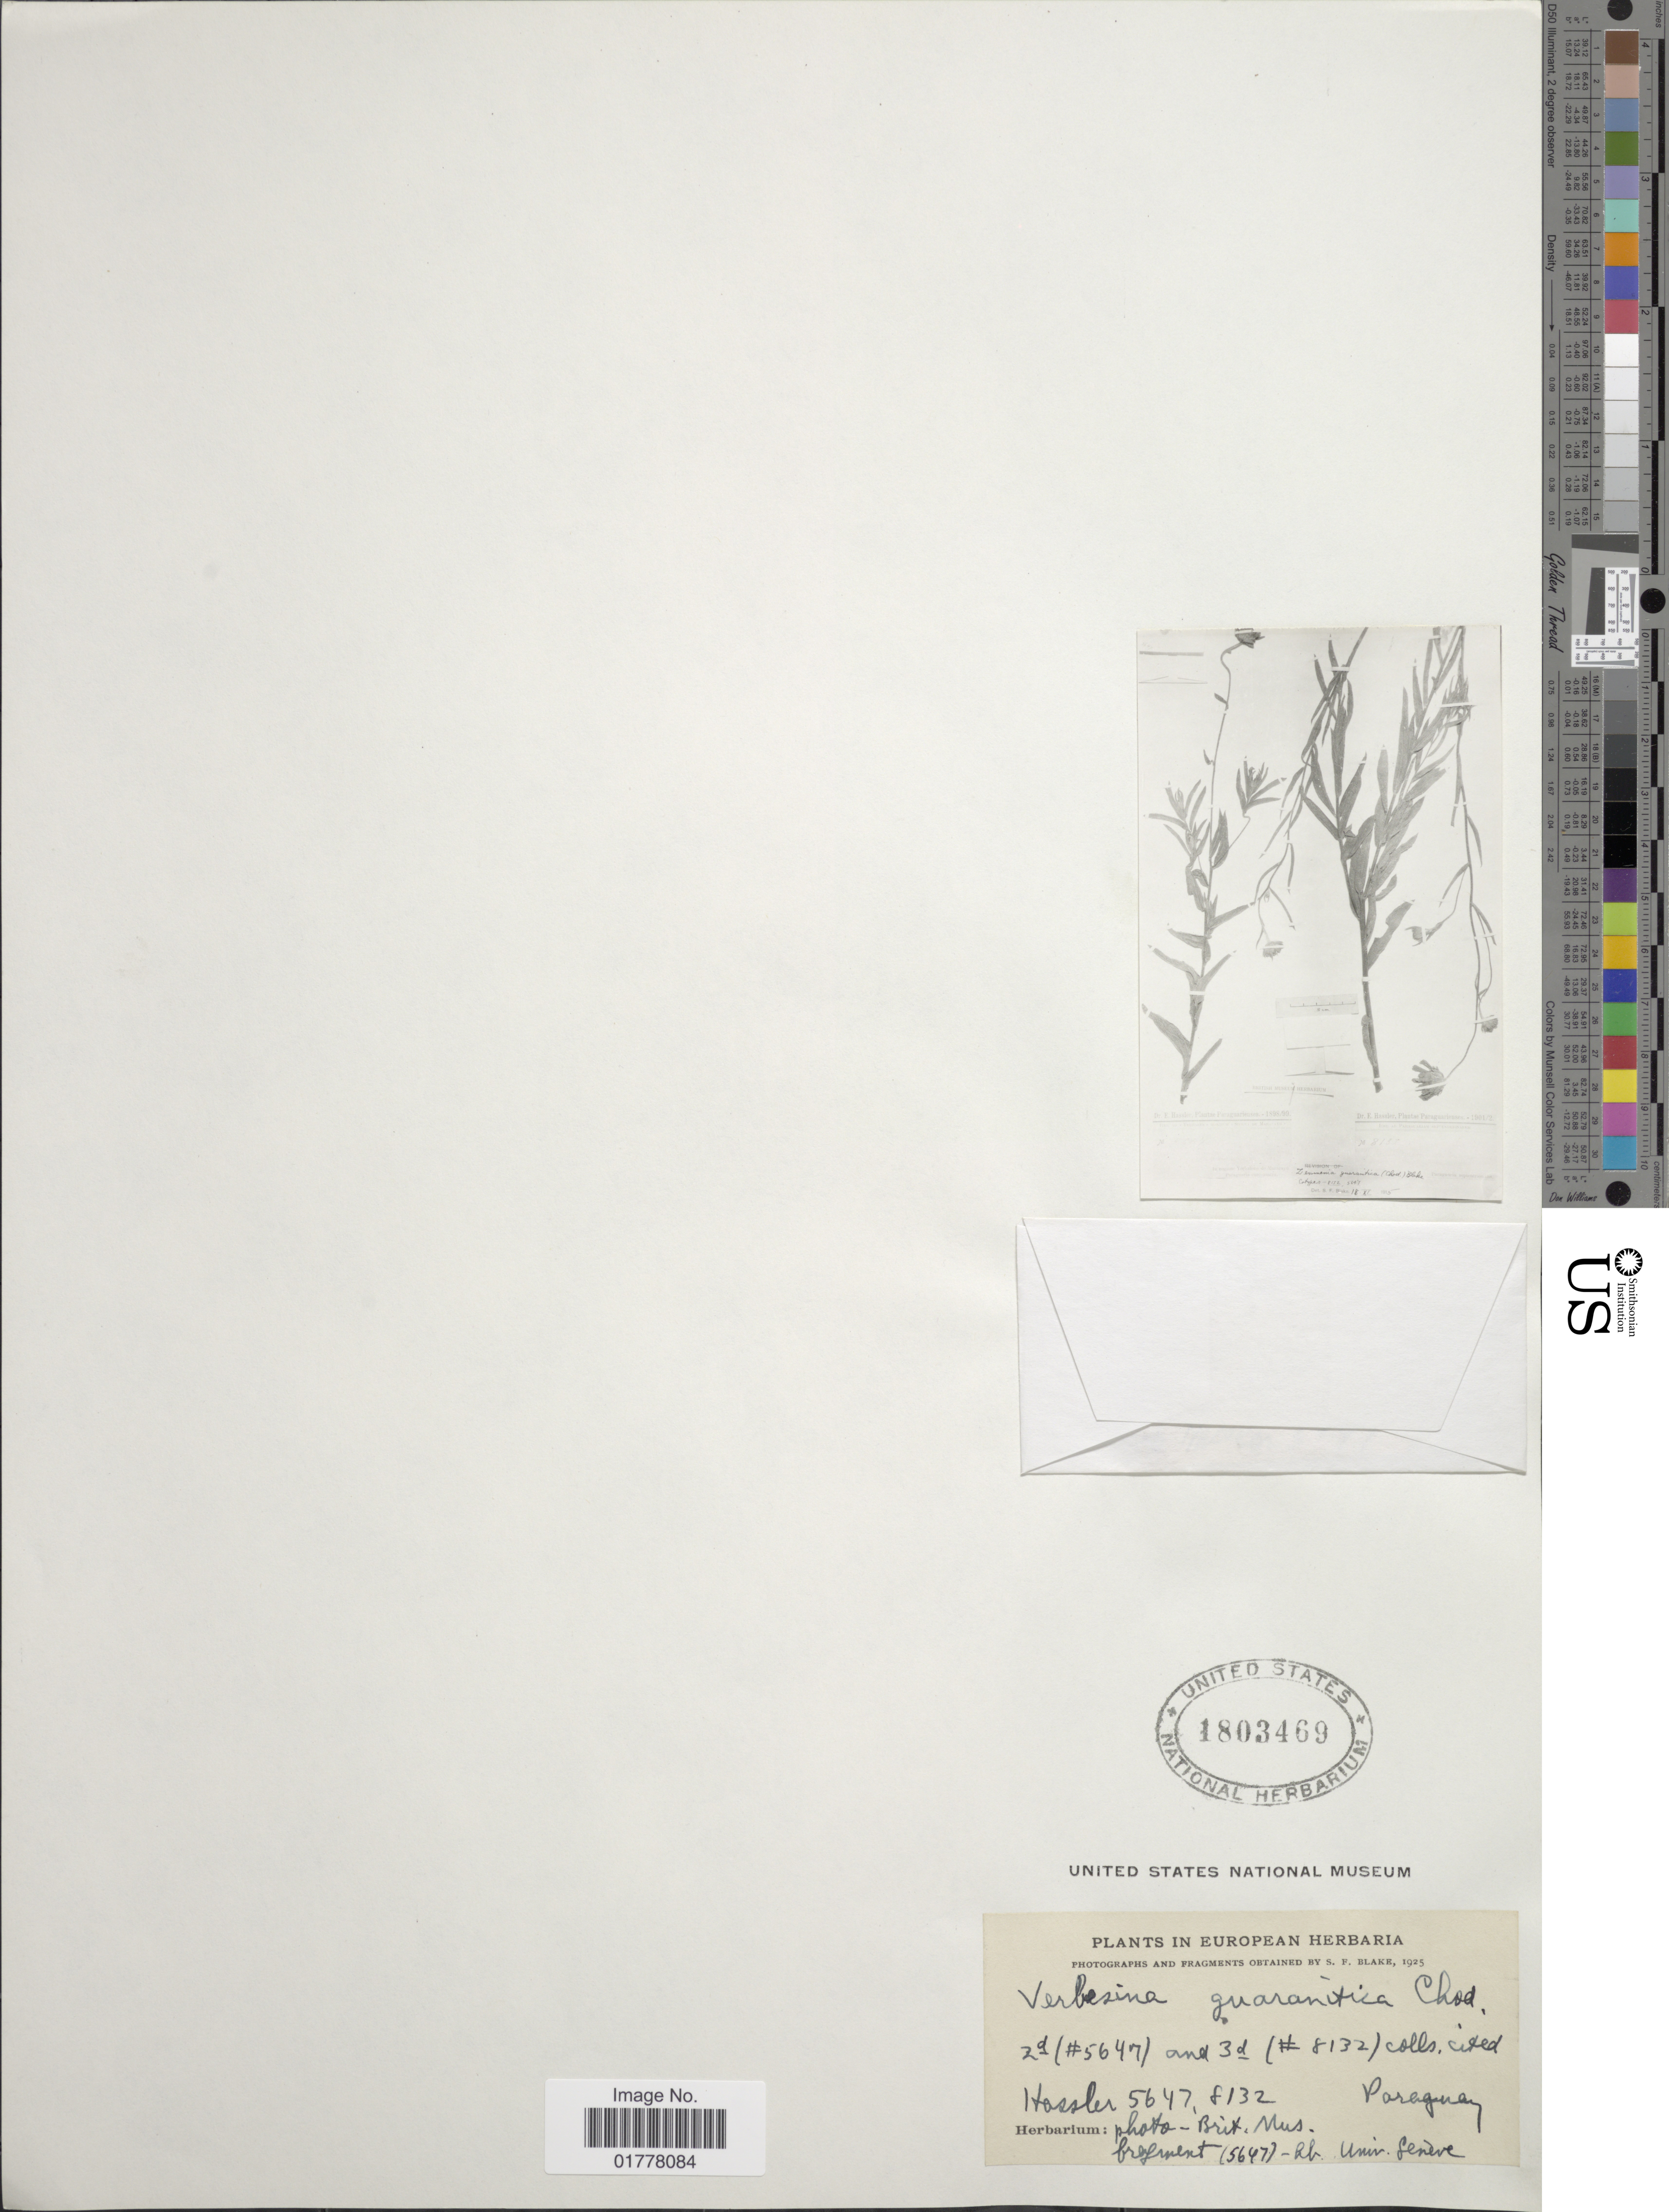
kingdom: Plantae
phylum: Tracheophyta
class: Magnoliopsida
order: Asterales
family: Asteraceae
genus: Angelphytum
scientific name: Angelphytum guaranitica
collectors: Hassler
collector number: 5647/8132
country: Paraguay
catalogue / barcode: US 1803469